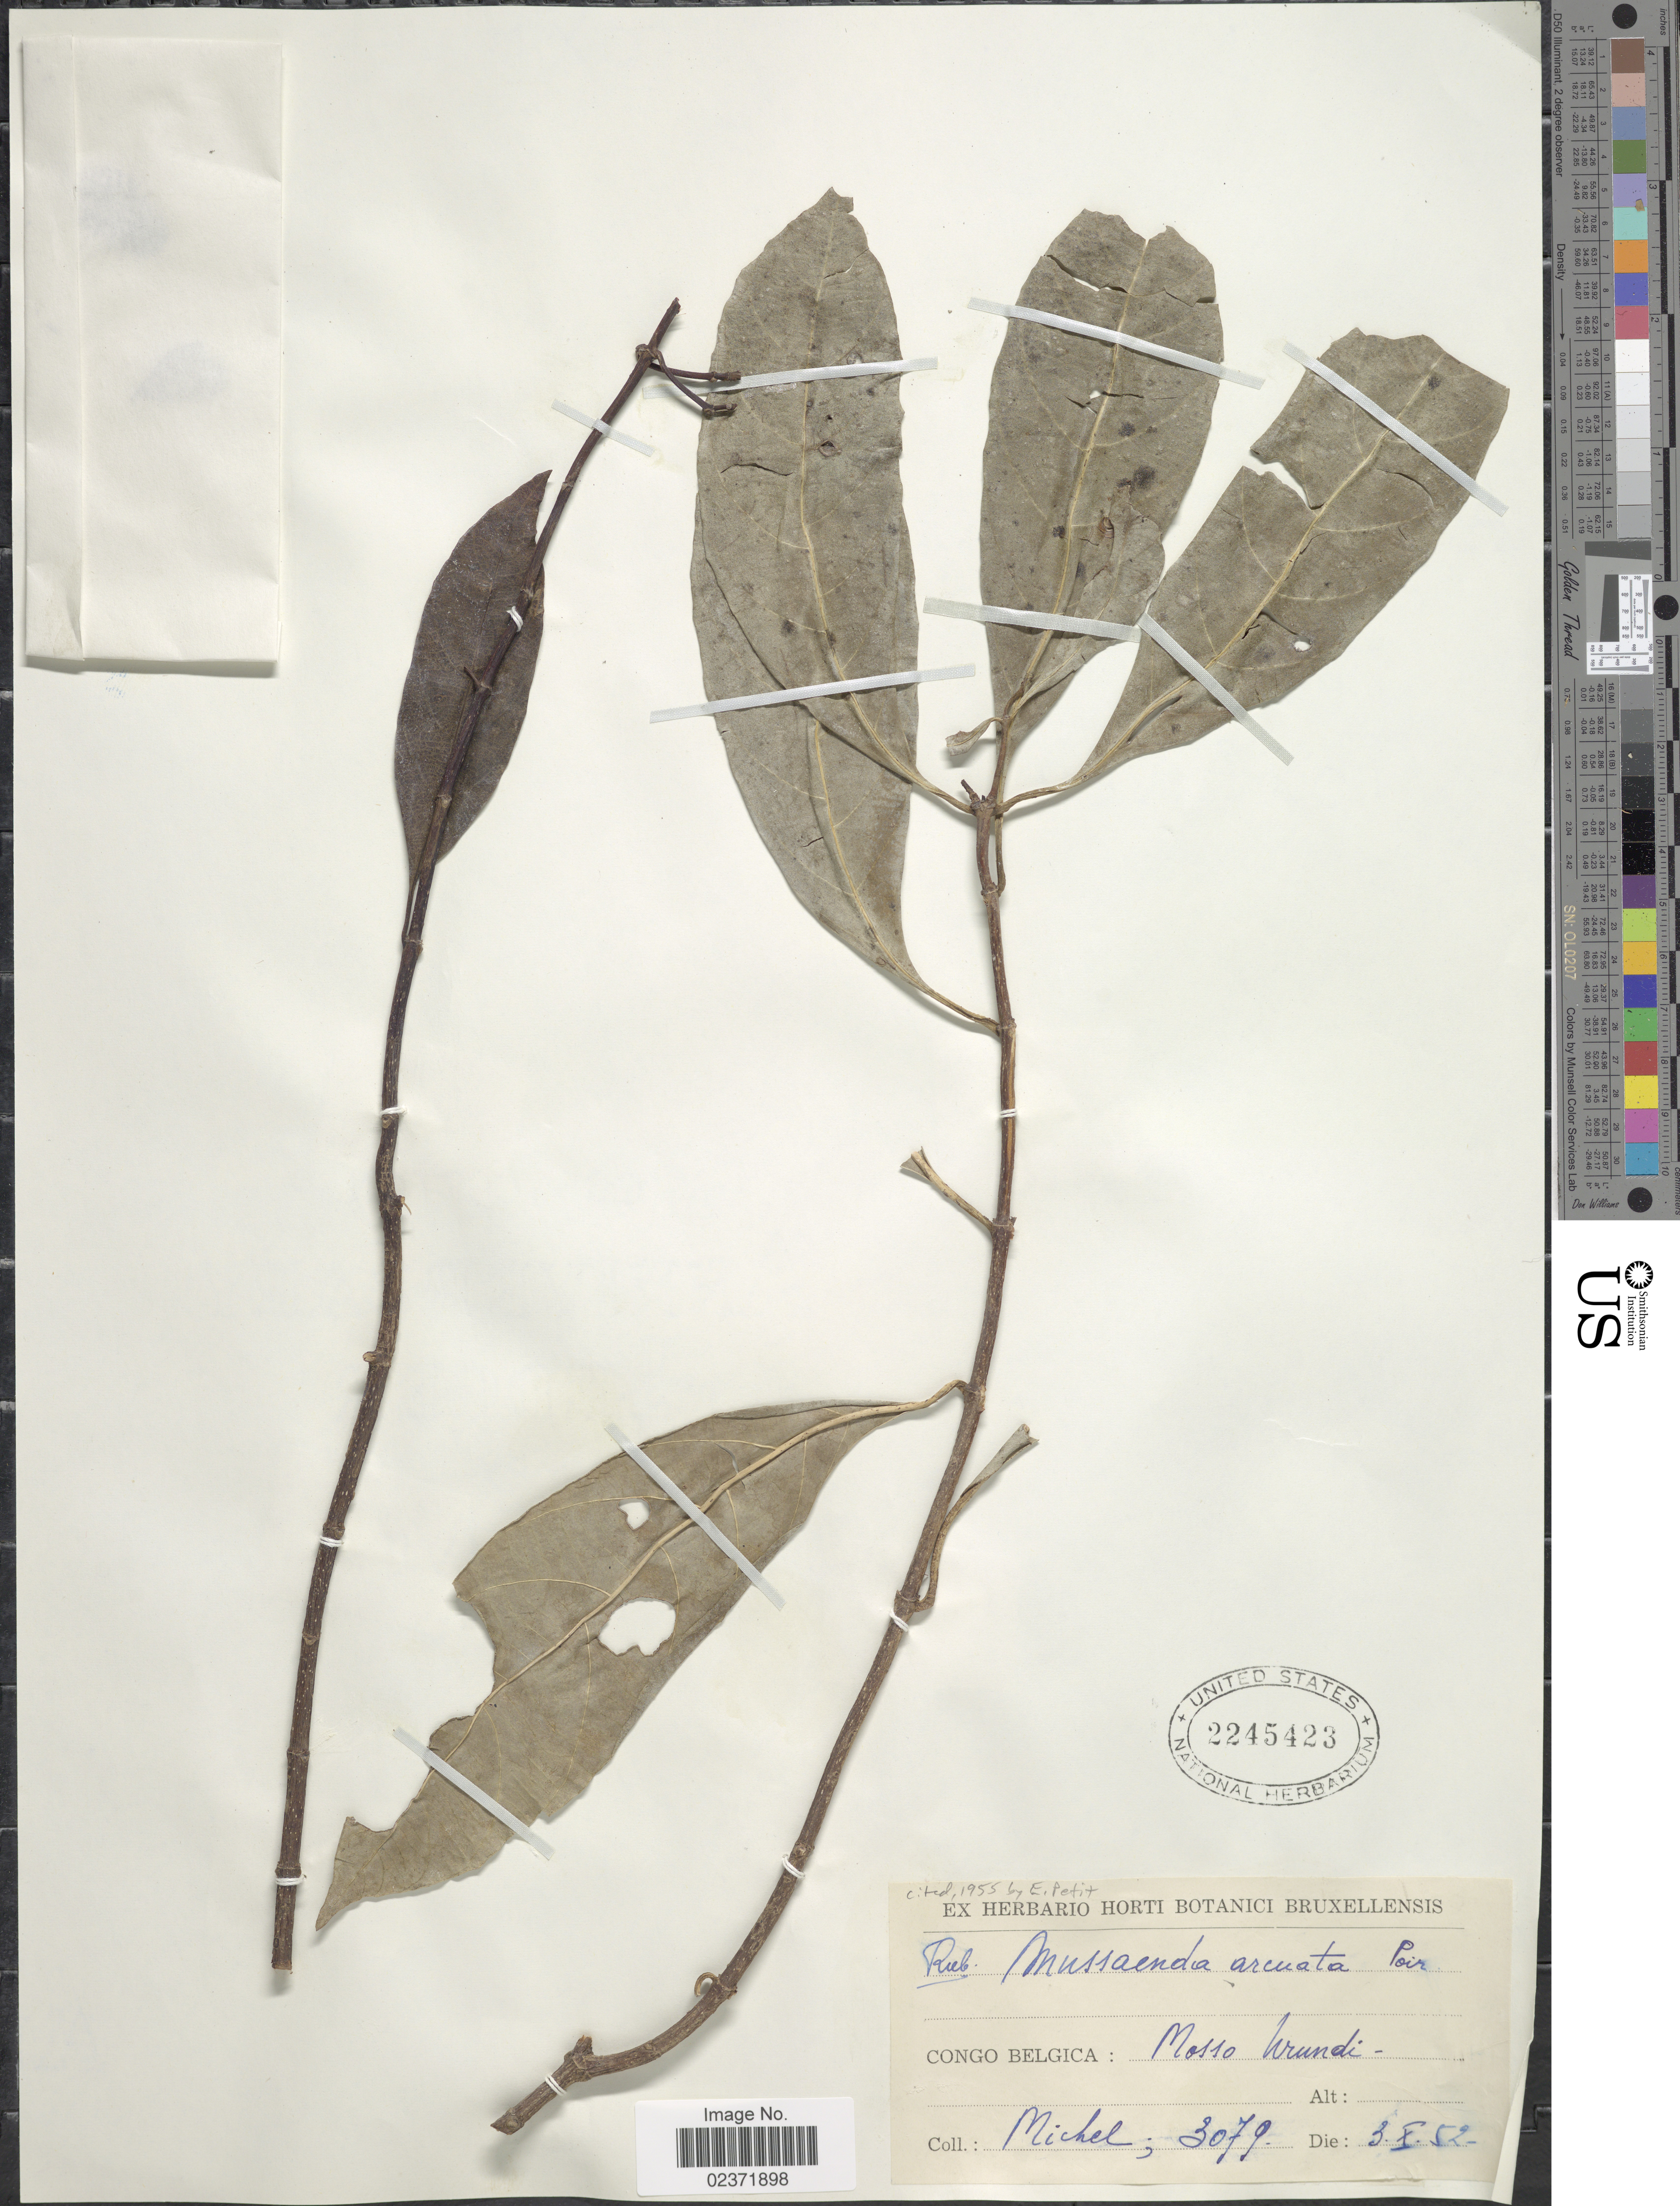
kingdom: Plantae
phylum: Tracheophyta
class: Magnoliopsida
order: Gentianales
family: Rubiaceae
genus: Mussaenda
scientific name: Mussaenda arcuata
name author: Poir.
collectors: -. Michel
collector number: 3079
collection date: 1952-10-03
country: Burundi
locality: Congo Belgica: Mosso Urundi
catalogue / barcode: US 2245423